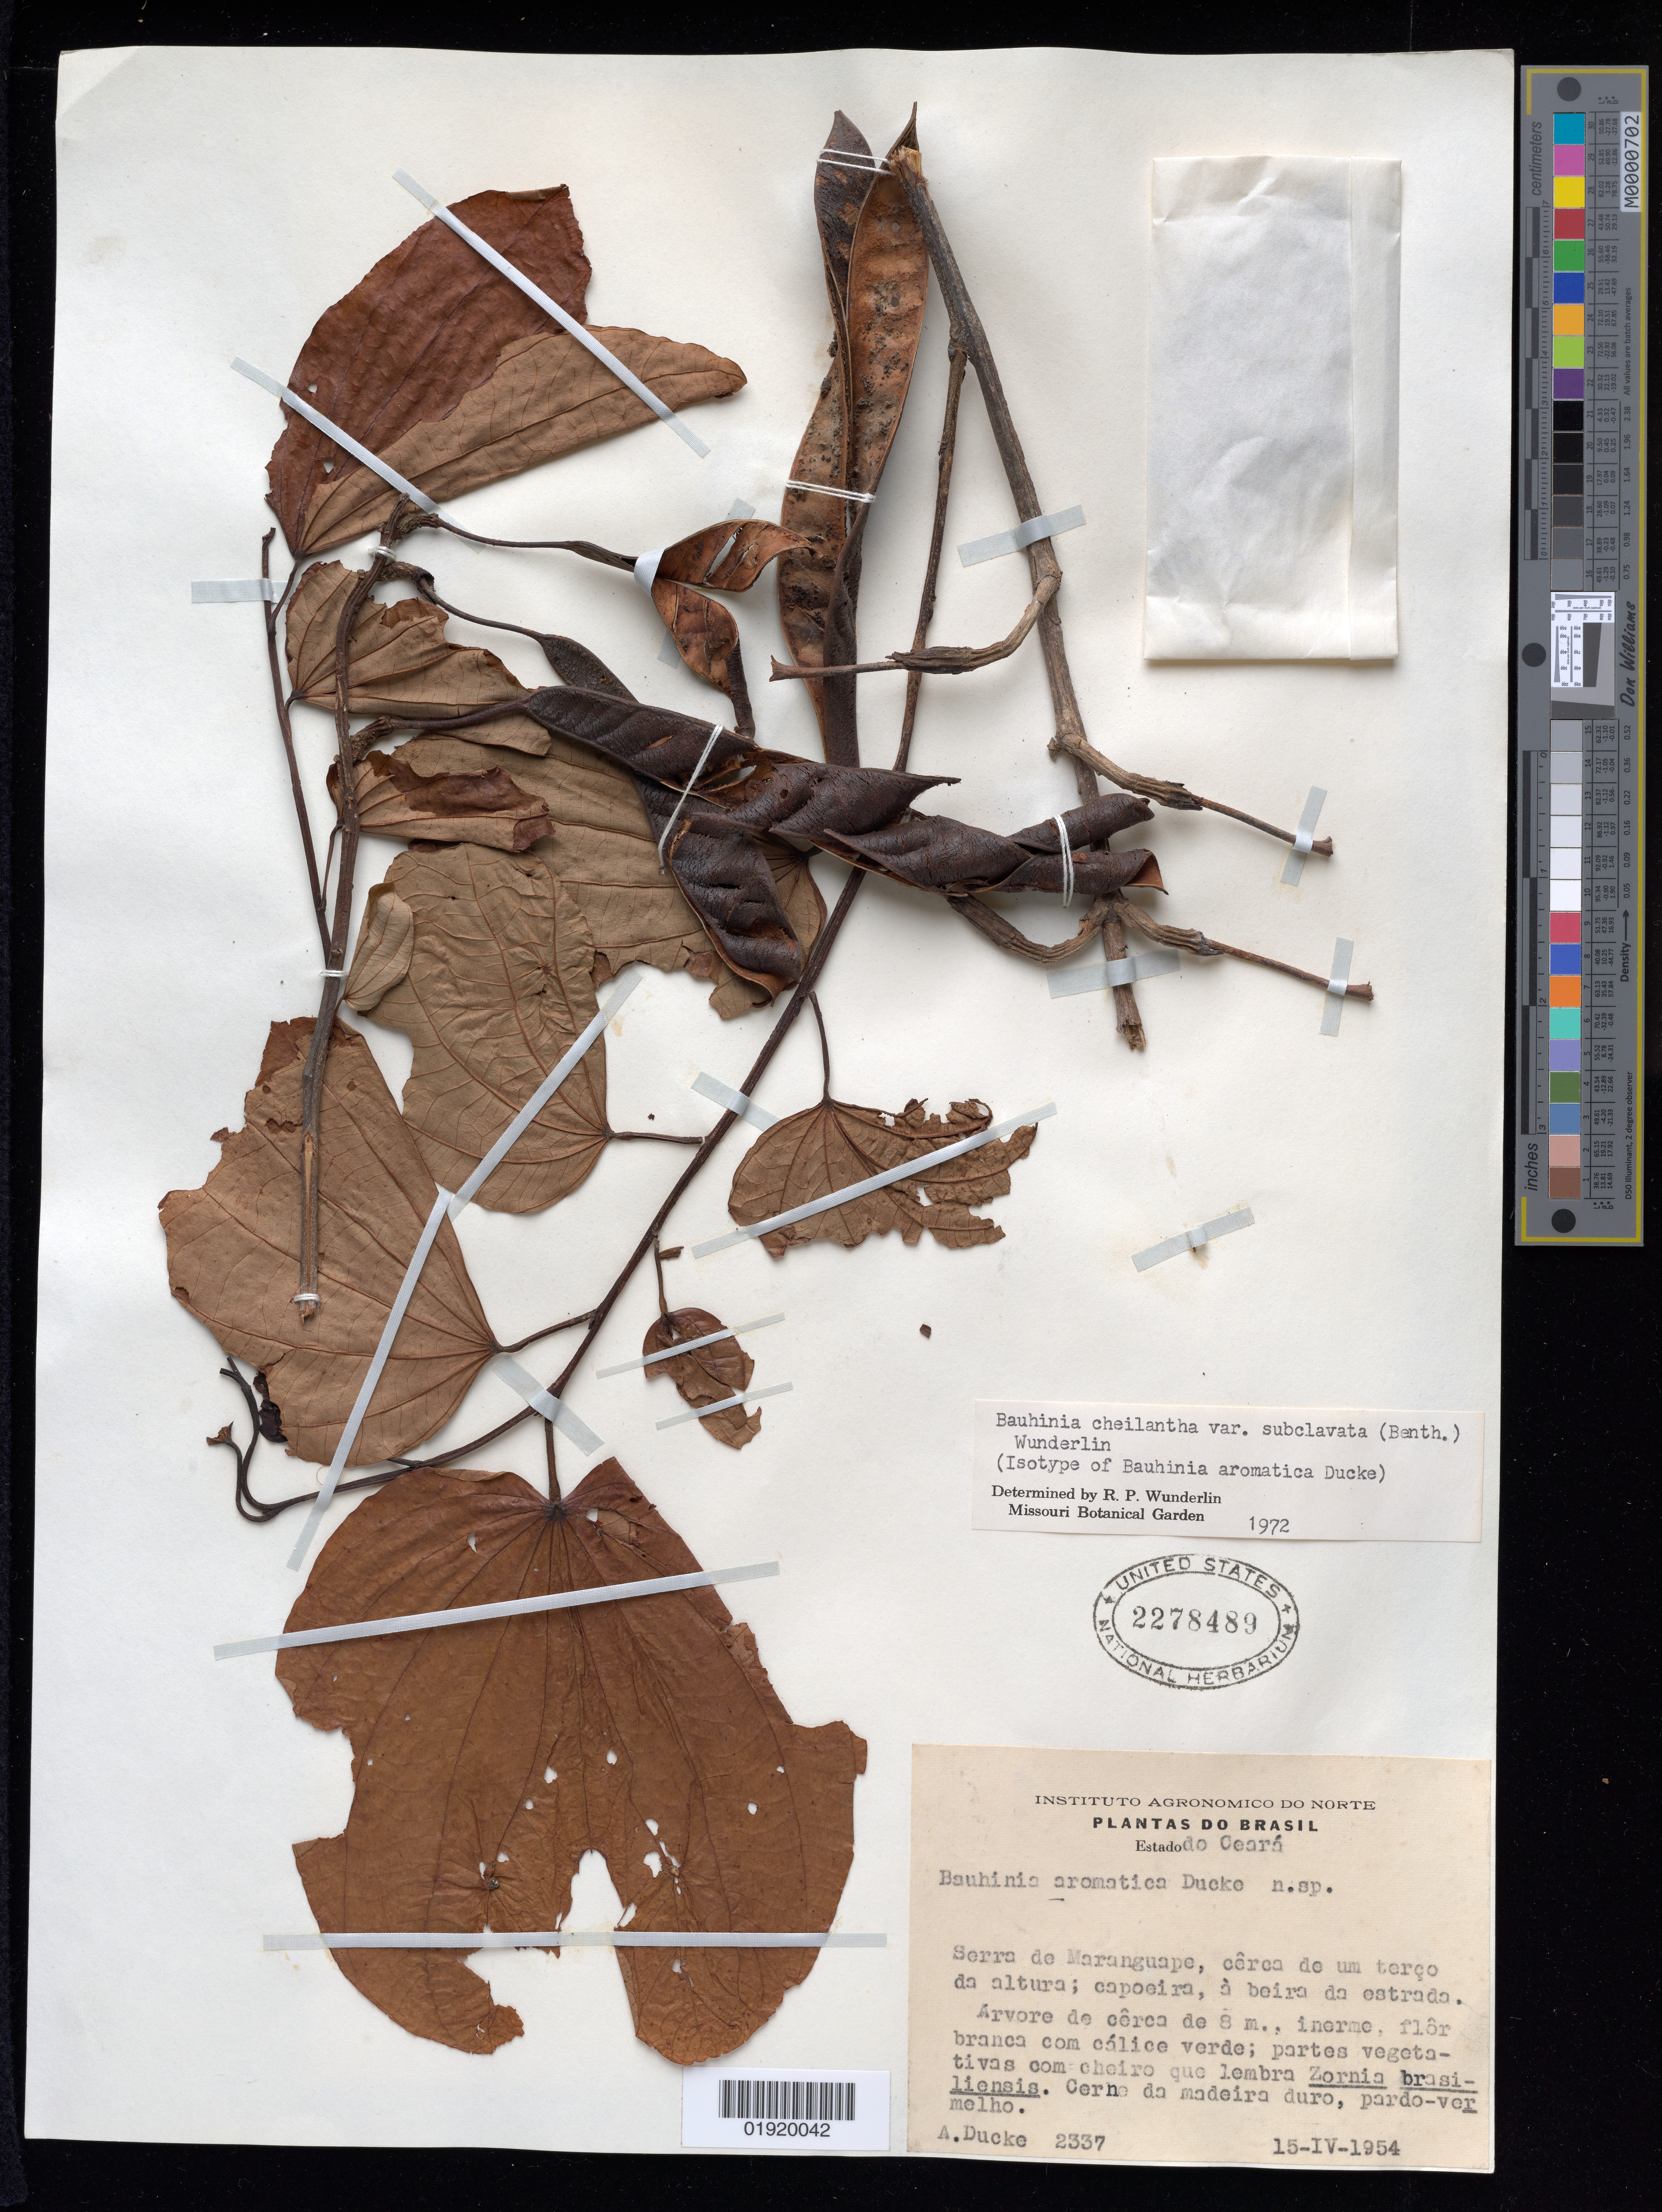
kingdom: Plantae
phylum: Tracheophyta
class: Magnoliopsida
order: Fabales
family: Fabaceae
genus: Bauhinia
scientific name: Bauhinia aromatica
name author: Ducke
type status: Isolectotype; Isosyntype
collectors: A. Ducke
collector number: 2337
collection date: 1954-04-15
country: Brazil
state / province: Ceará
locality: Estado do Ceará, Serra de Maranguape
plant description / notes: Annotated by R.P. Wunderlin (1972) as "isotype" but Ducke 2337 consists of collections made on 2 different dates (syntypes).; Annotated by R.P. Wunderlin (1972) as Bauhinia cheilantha var. subclavata (Benth.) Wunderlin, apparently an ined. combination never published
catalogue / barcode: US 2278489